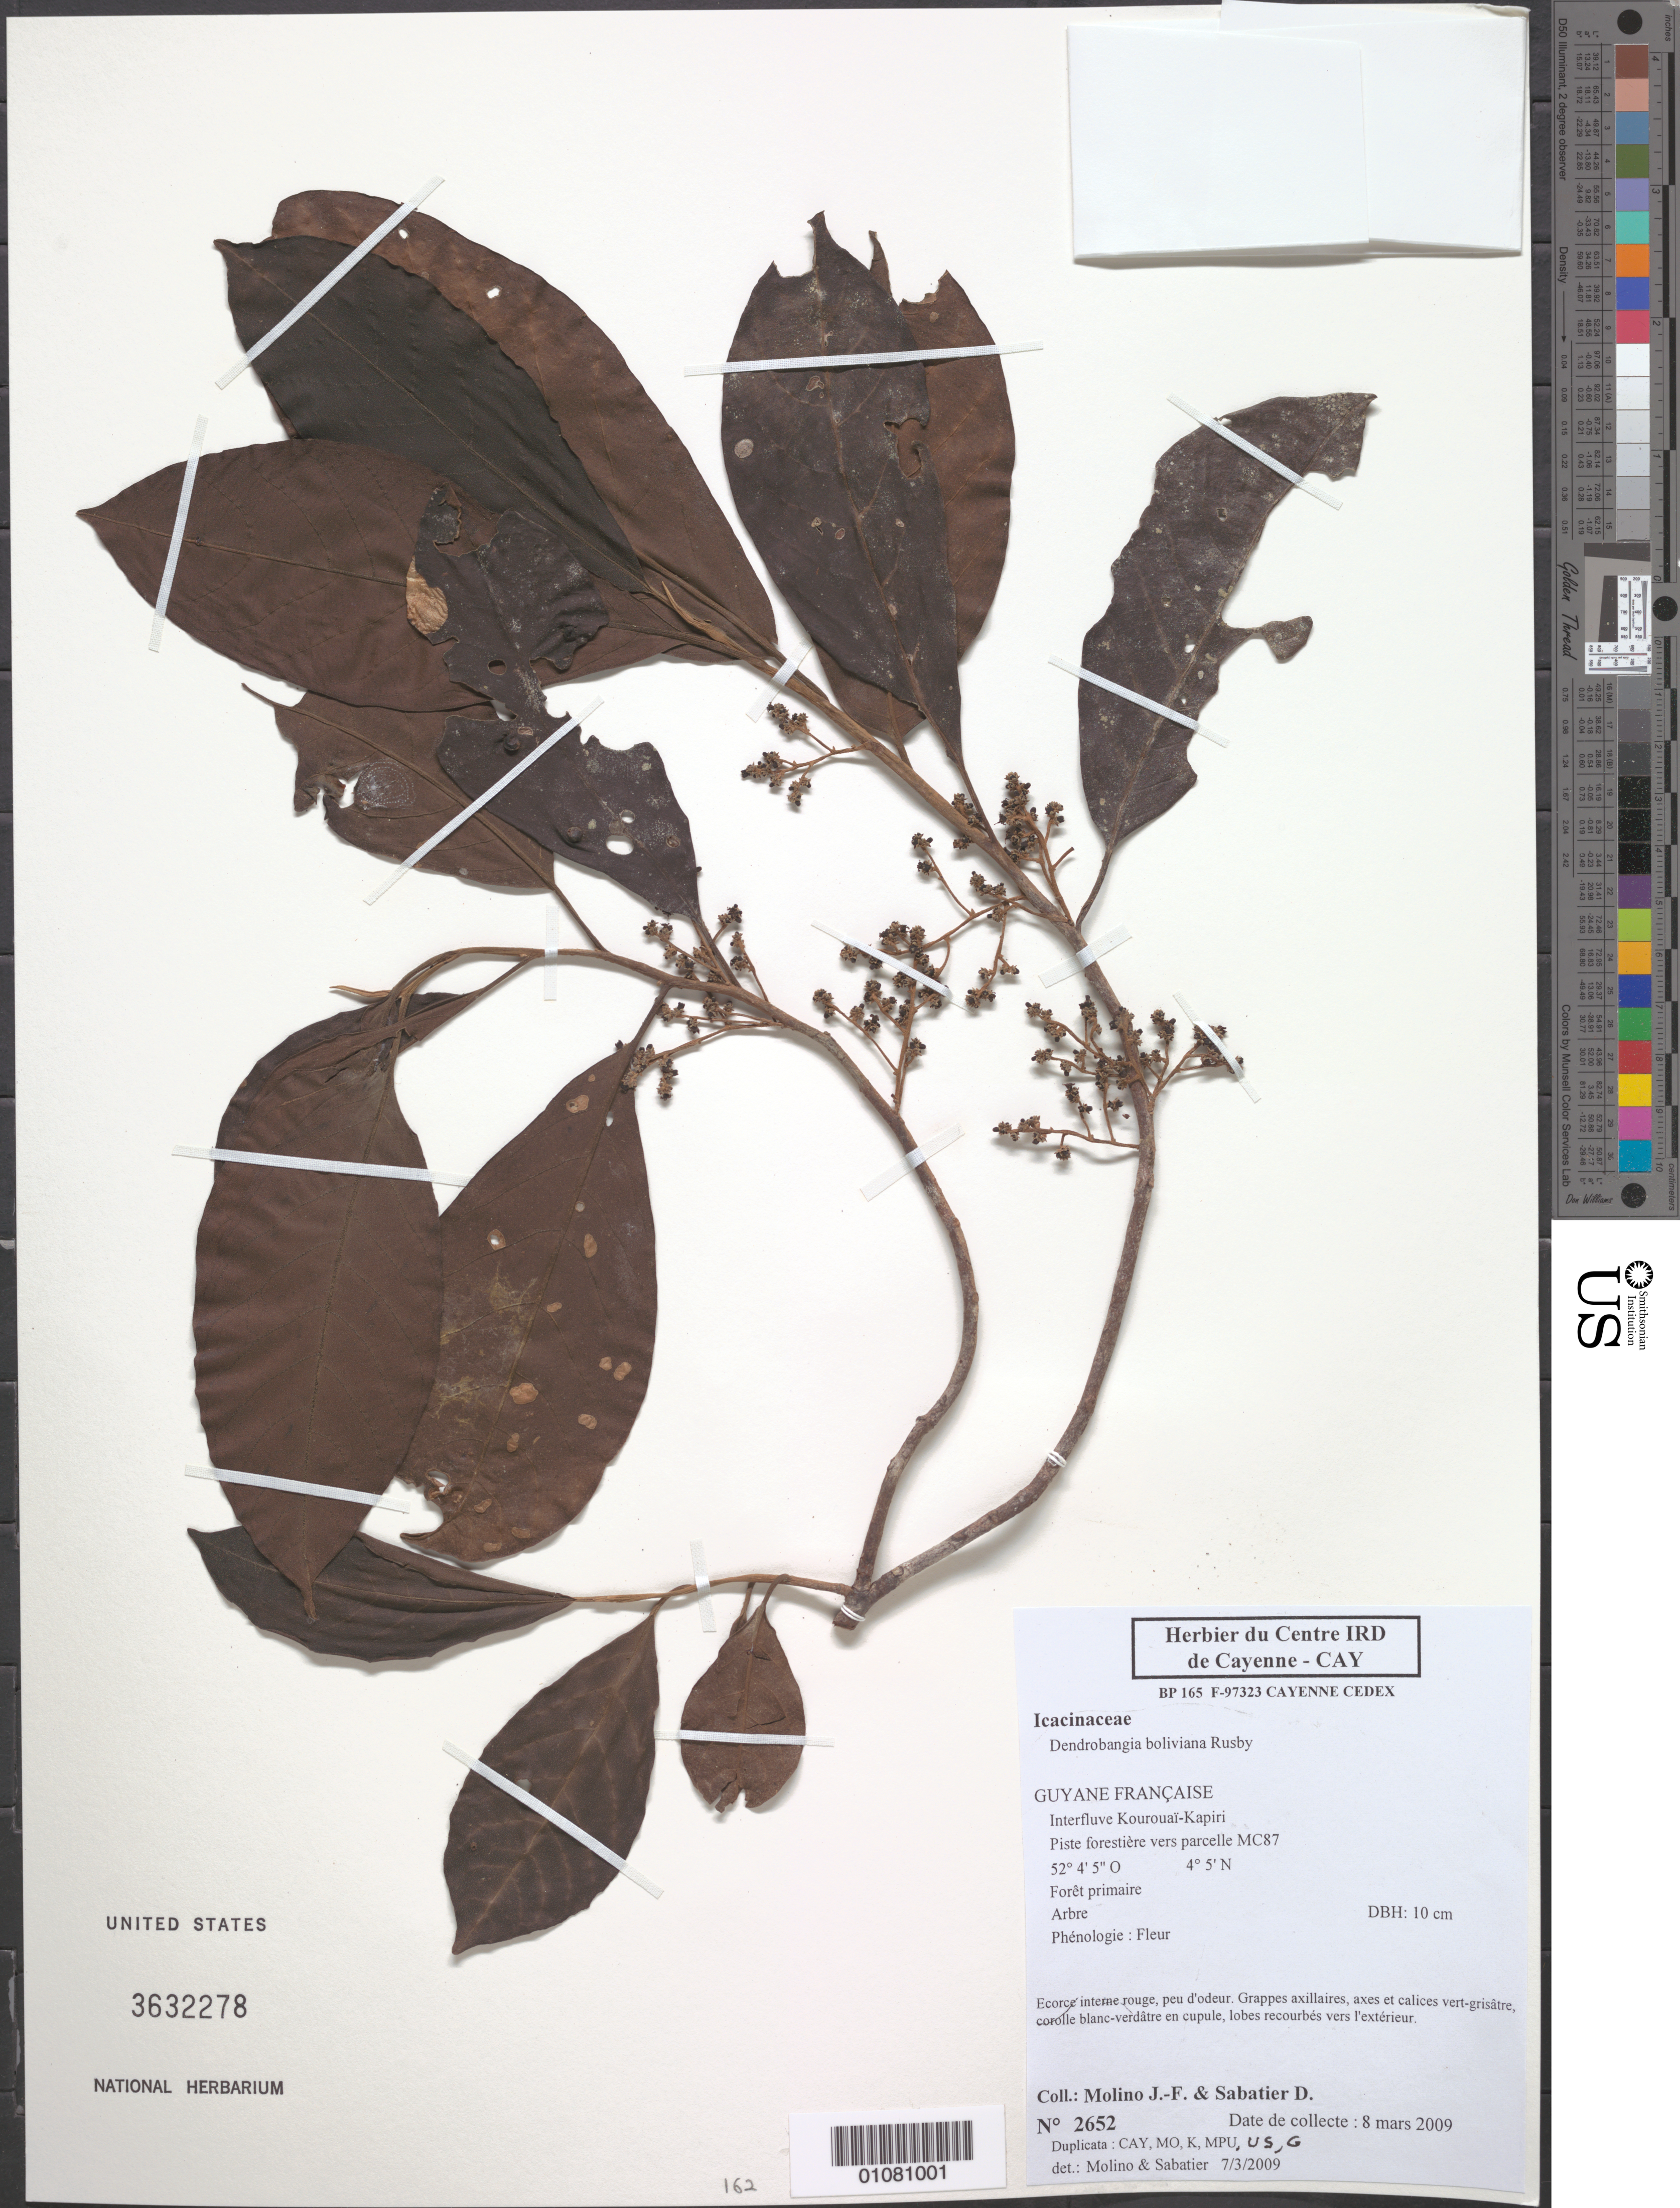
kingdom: Plantae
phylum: Tracheophyta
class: Magnoliopsida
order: Metteniusales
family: Metteniusaceae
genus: Dendrobangia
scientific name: Dendrobangia boliviana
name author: Rusby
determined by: Sabatier, D.; Molino, J. F.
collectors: J. Molino & D. Sabatier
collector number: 2652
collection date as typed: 8-Mar-09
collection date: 2009-03-08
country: French Guiana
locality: Interfluve Korourouaï-Kapiri. Piste forestiere vers parcelle MC87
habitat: Foret primaire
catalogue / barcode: US 3632278